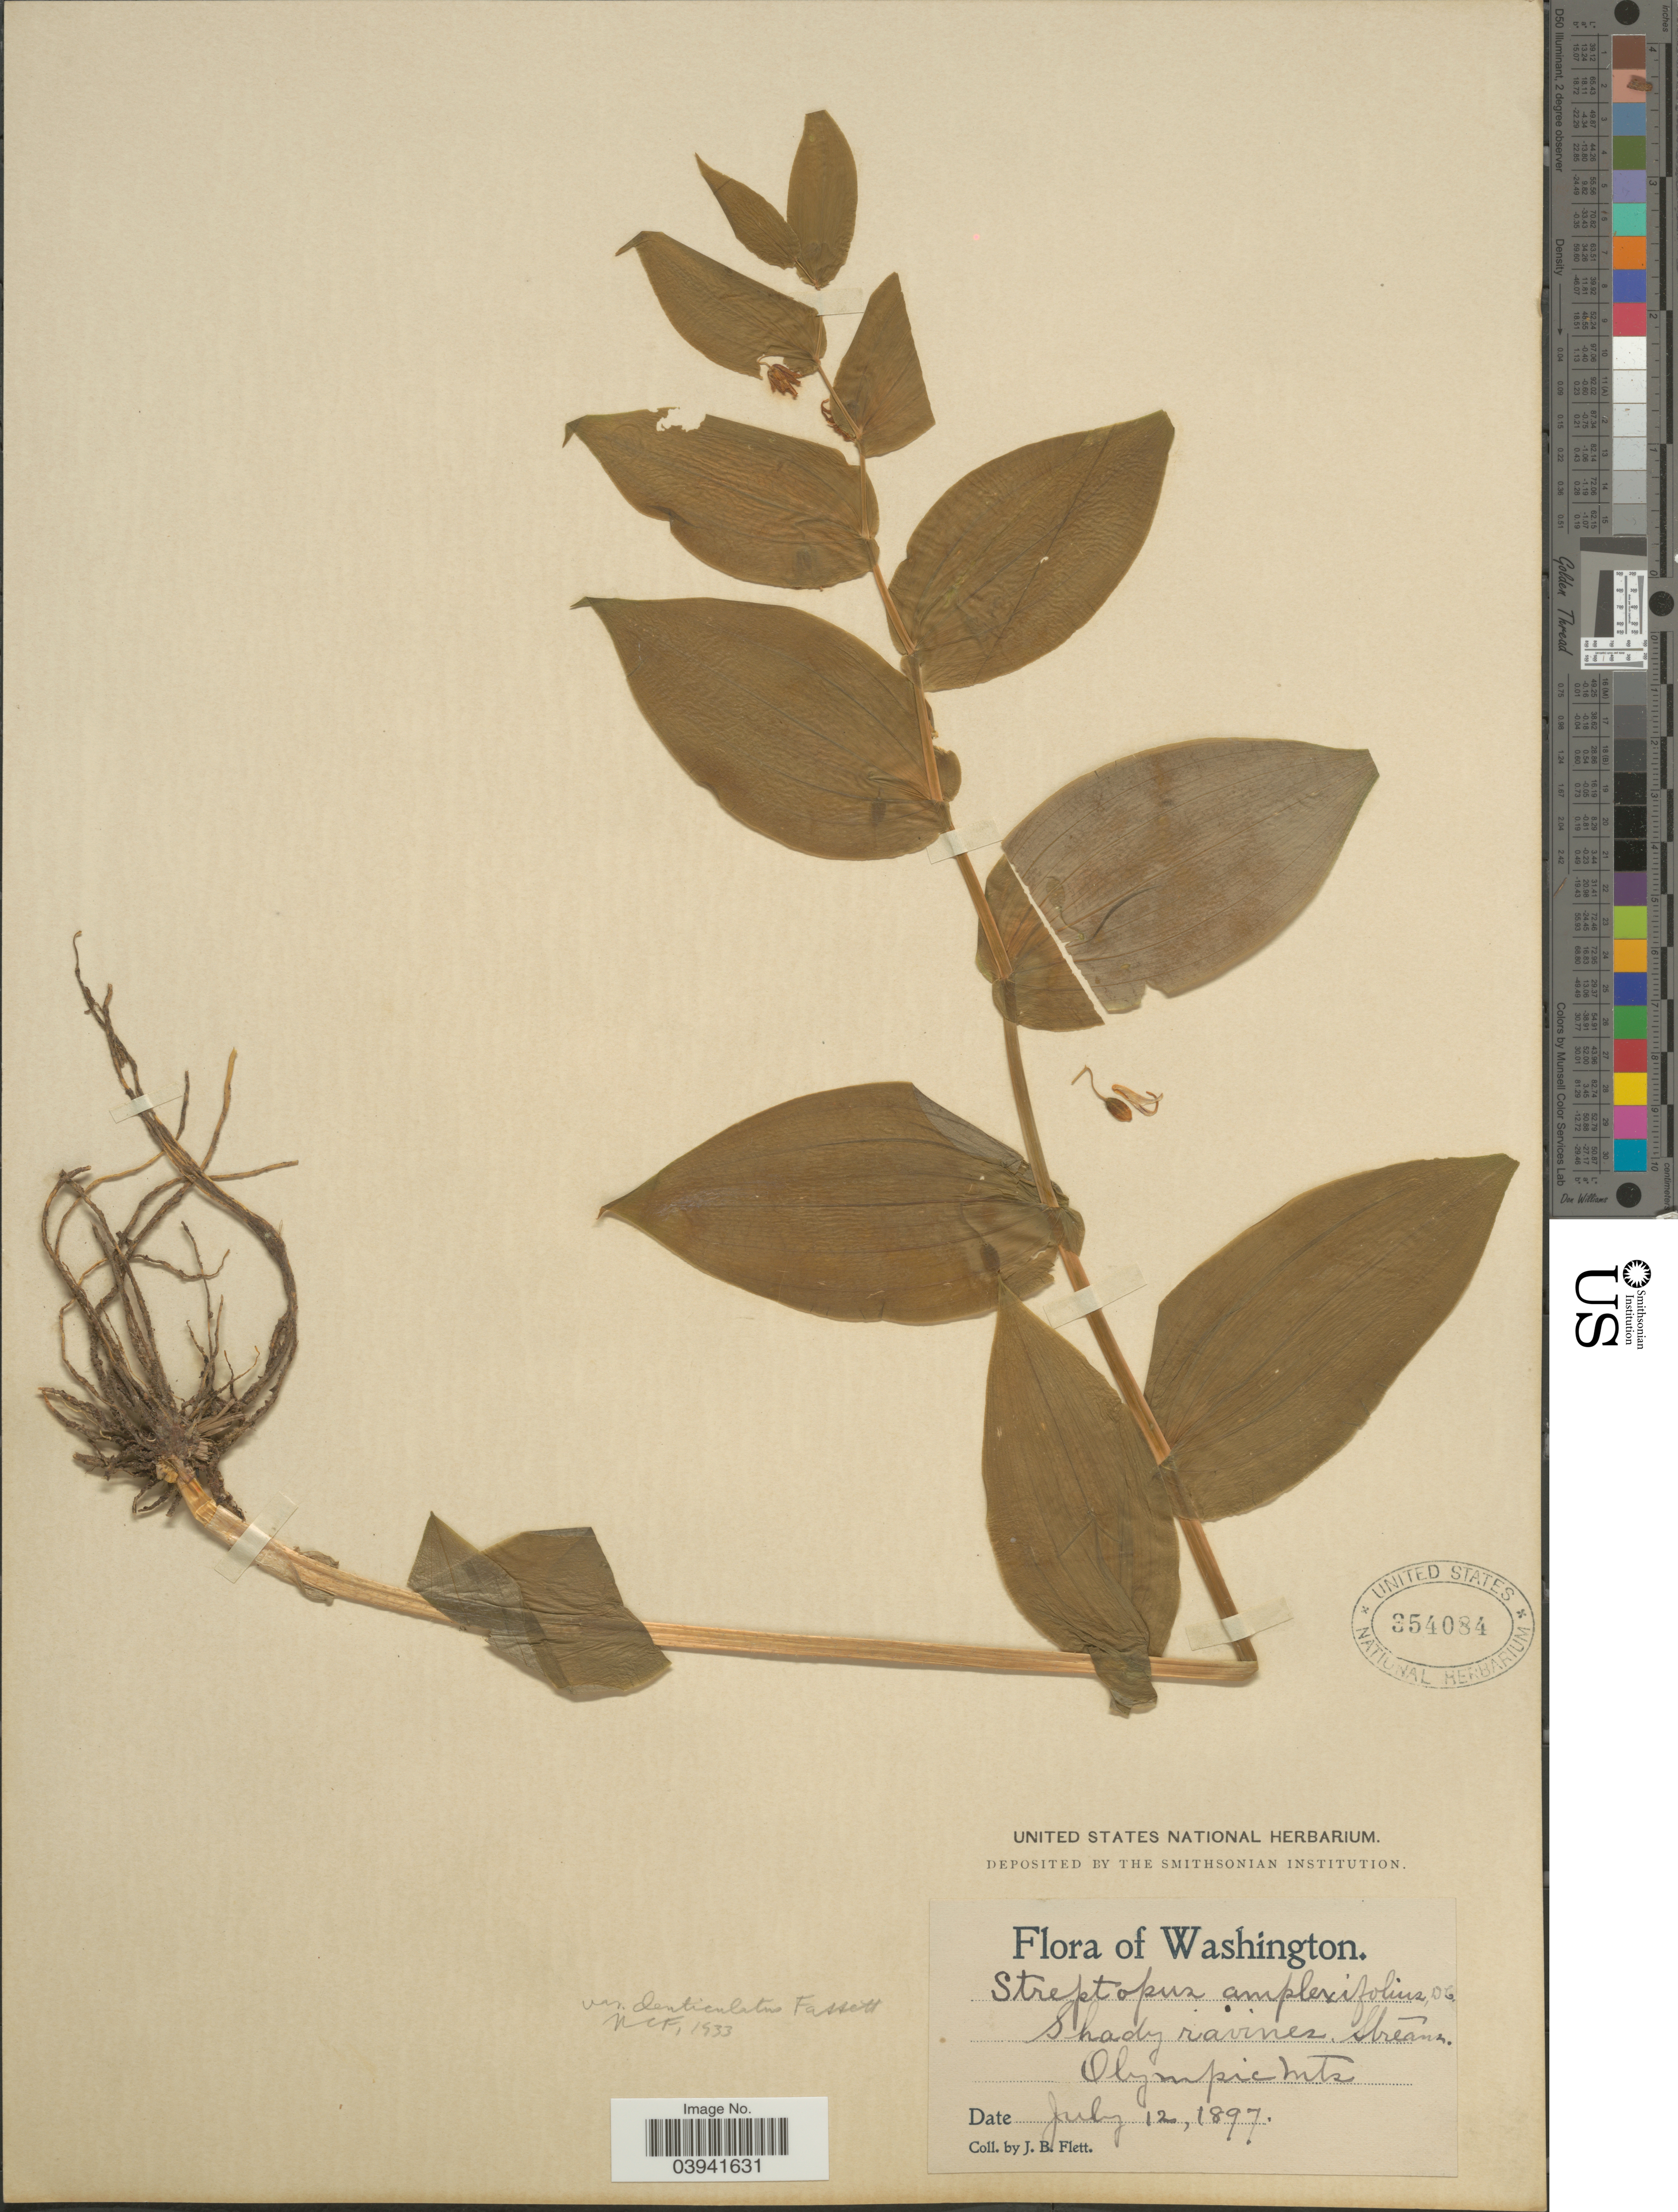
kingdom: Plantae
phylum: Tracheophyta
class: Liliopsida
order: Liliales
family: Liliaceae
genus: Streptopus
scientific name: Streptopus amplexifolius var. denticulatus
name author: Fassett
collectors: J. Flett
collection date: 1897-07-12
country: United States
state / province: Washington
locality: Olympic Mts.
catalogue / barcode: US 354084